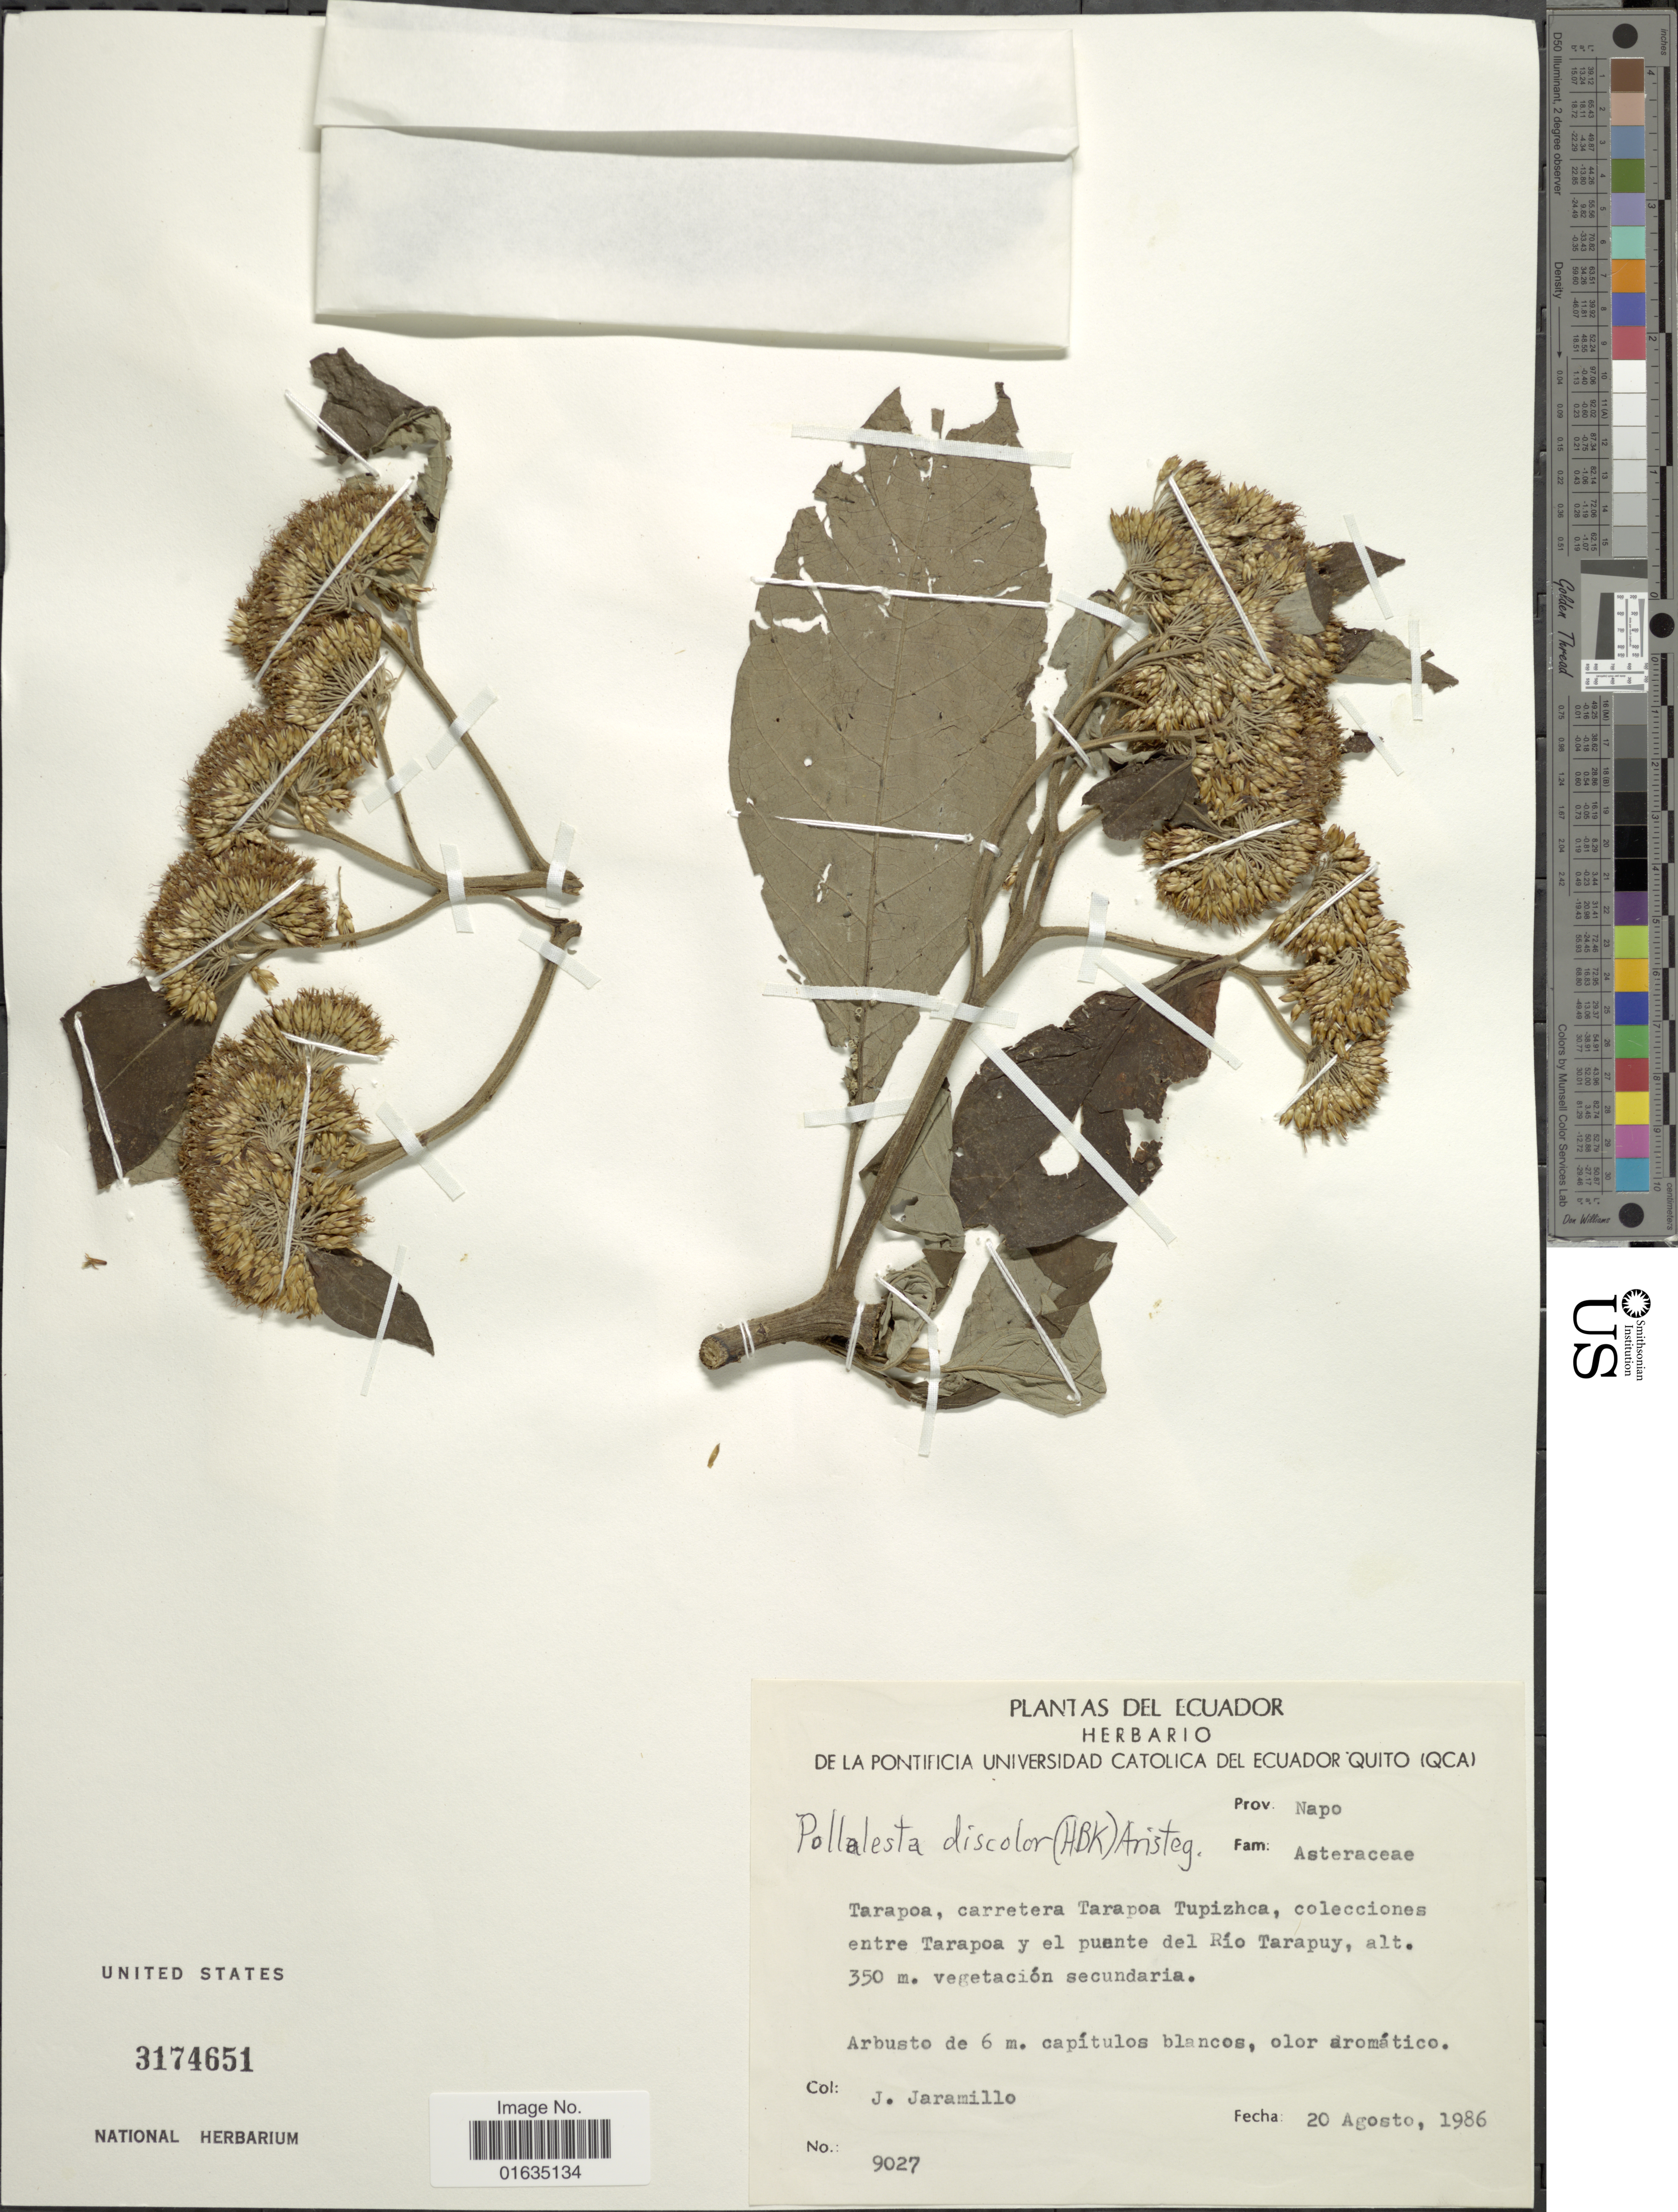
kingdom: Plantae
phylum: Tracheophyta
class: Magnoliopsida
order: Asterales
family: Asteraceae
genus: Pollalesta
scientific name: Pollalesta discolor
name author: (Kunth) Aristeg.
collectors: J. Jaramillo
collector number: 9027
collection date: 1986-08-20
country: Ecuador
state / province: Napo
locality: Prov. Napo, Tarapoa, carretera Tarapoa Tupizhca, entre Tarapoa y el puente del Rio Tarapuy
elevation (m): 350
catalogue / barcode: US 3174651